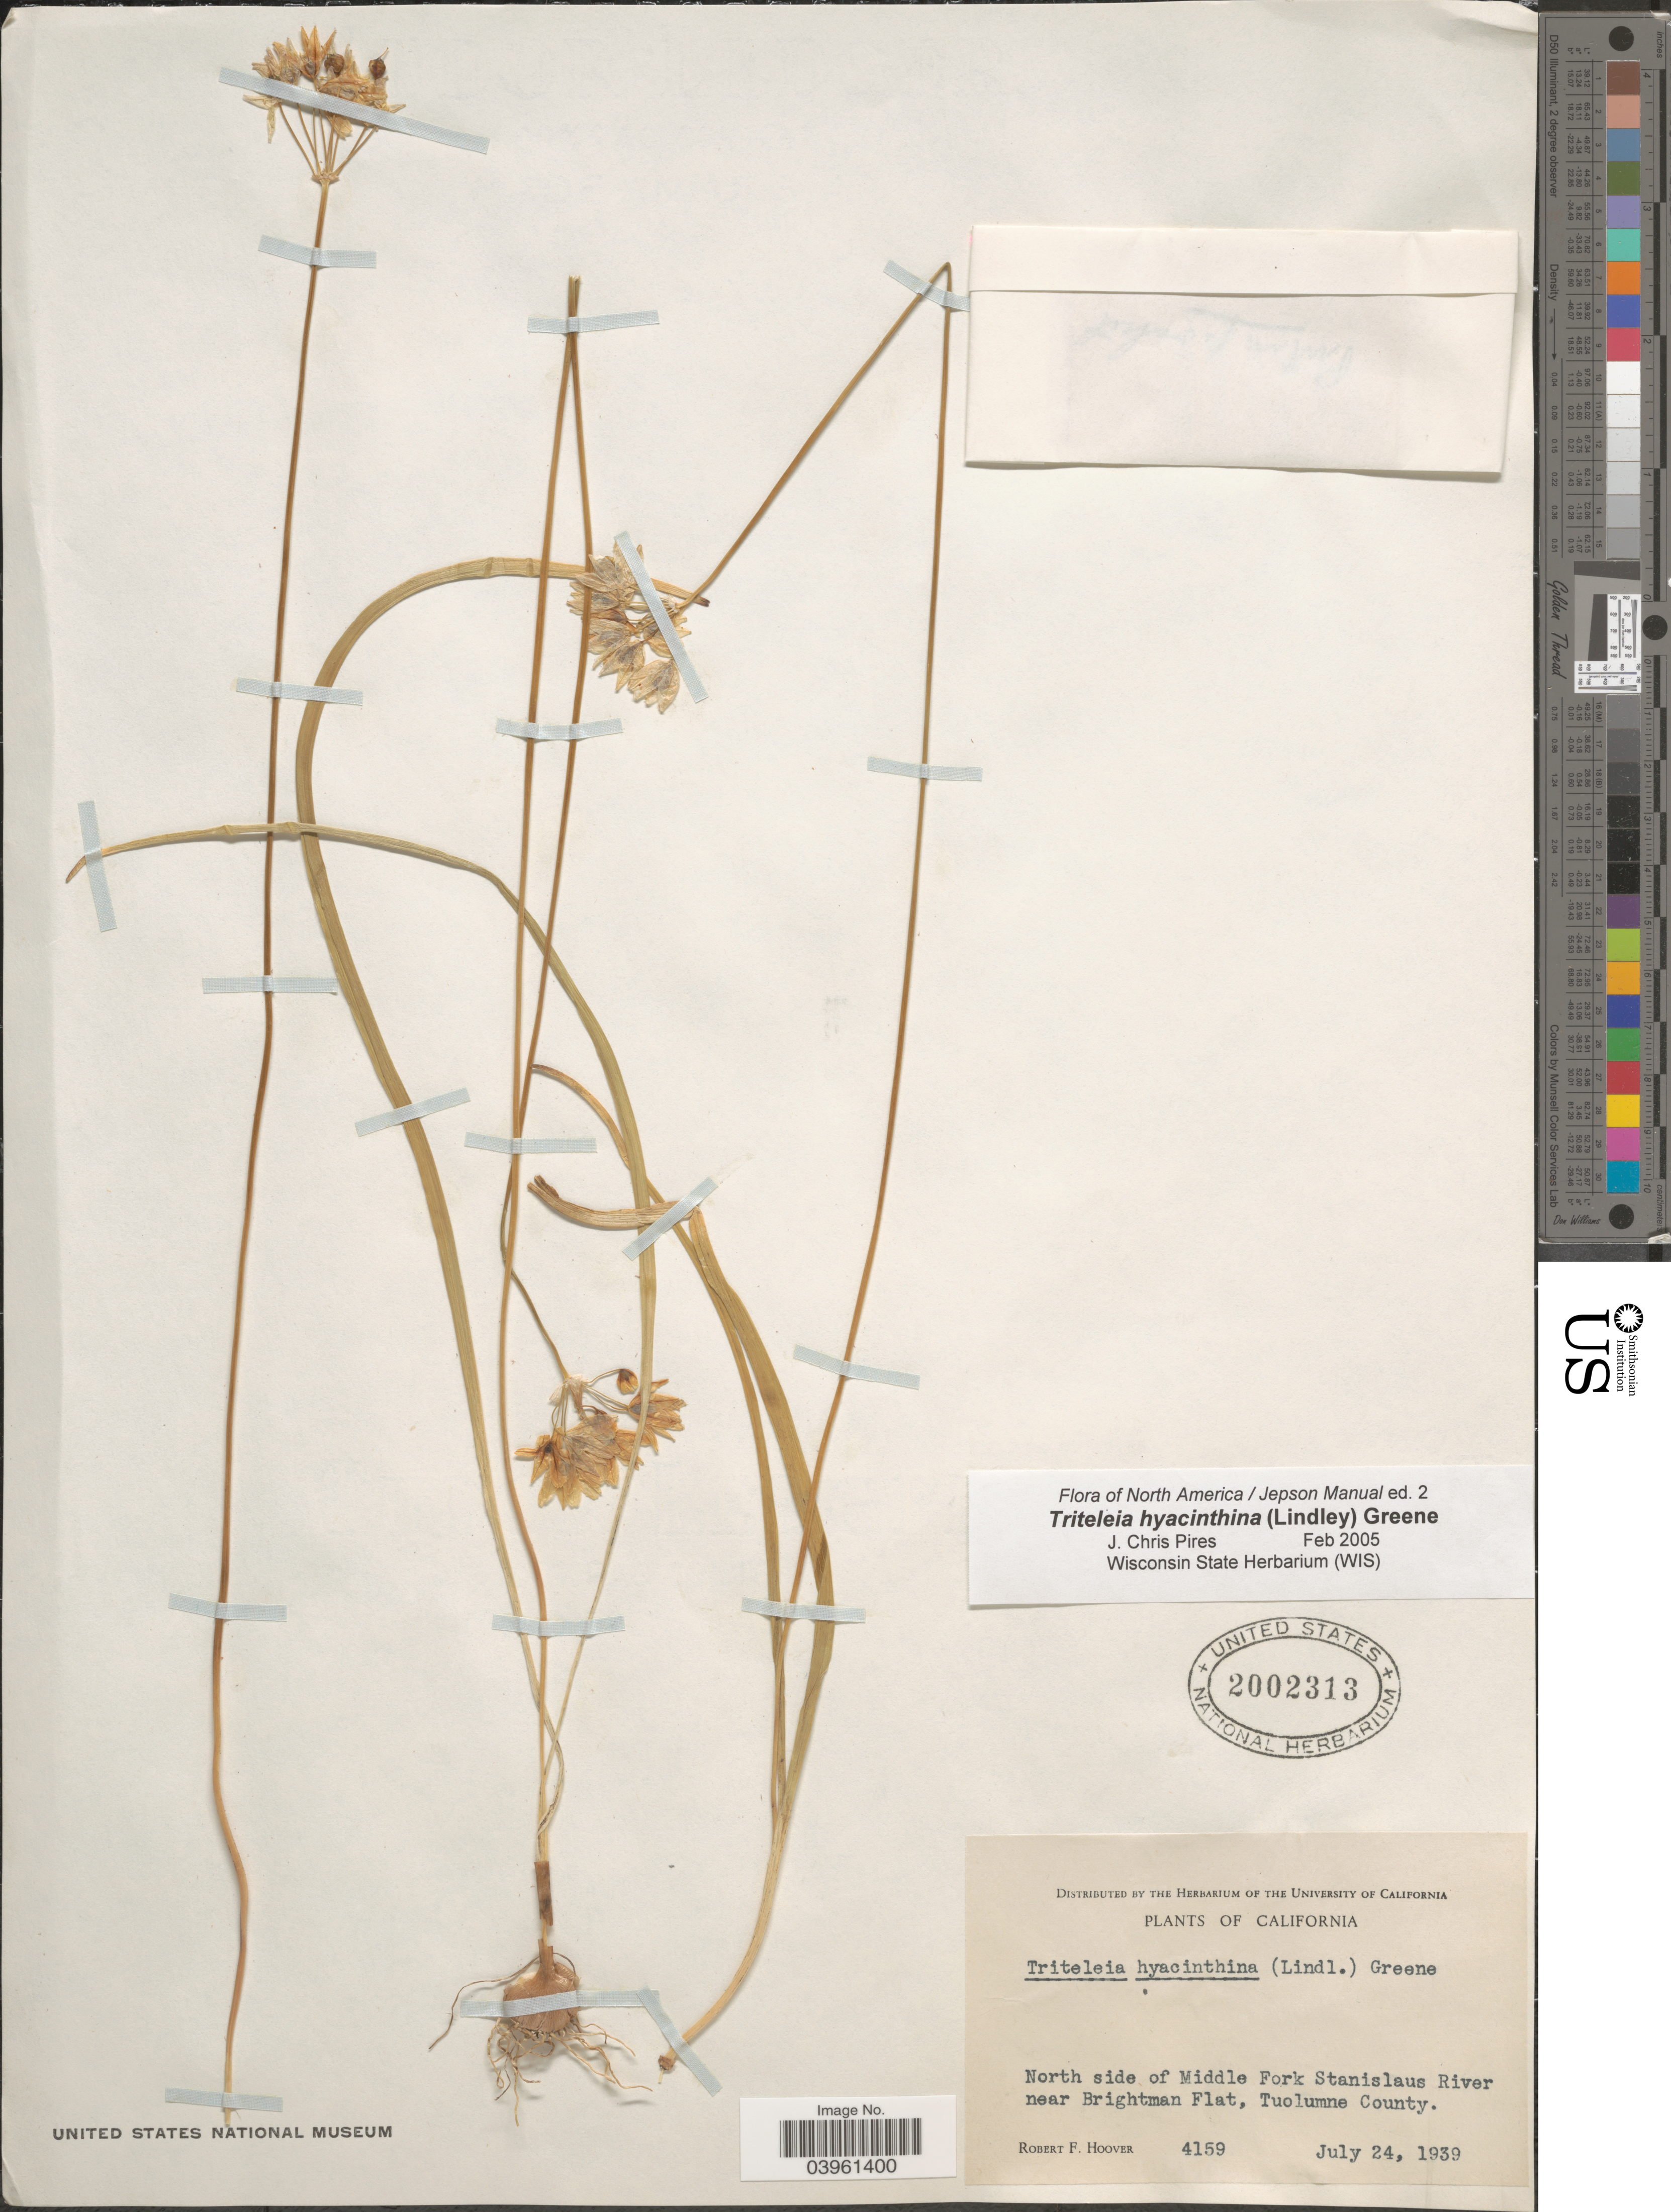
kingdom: Plantae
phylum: Tracheophyta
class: Liliopsida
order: Asparagales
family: Asparagaceae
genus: Triteleia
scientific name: Triteleia hyacinthina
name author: (Lindl.) Greene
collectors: R. F. Hoover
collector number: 4159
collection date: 1939-07-24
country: United States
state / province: California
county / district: Tuolumne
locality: North side of Middle Fork Stanislaus River near Brightman Flat, Tuolumne County.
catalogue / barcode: US 2002313